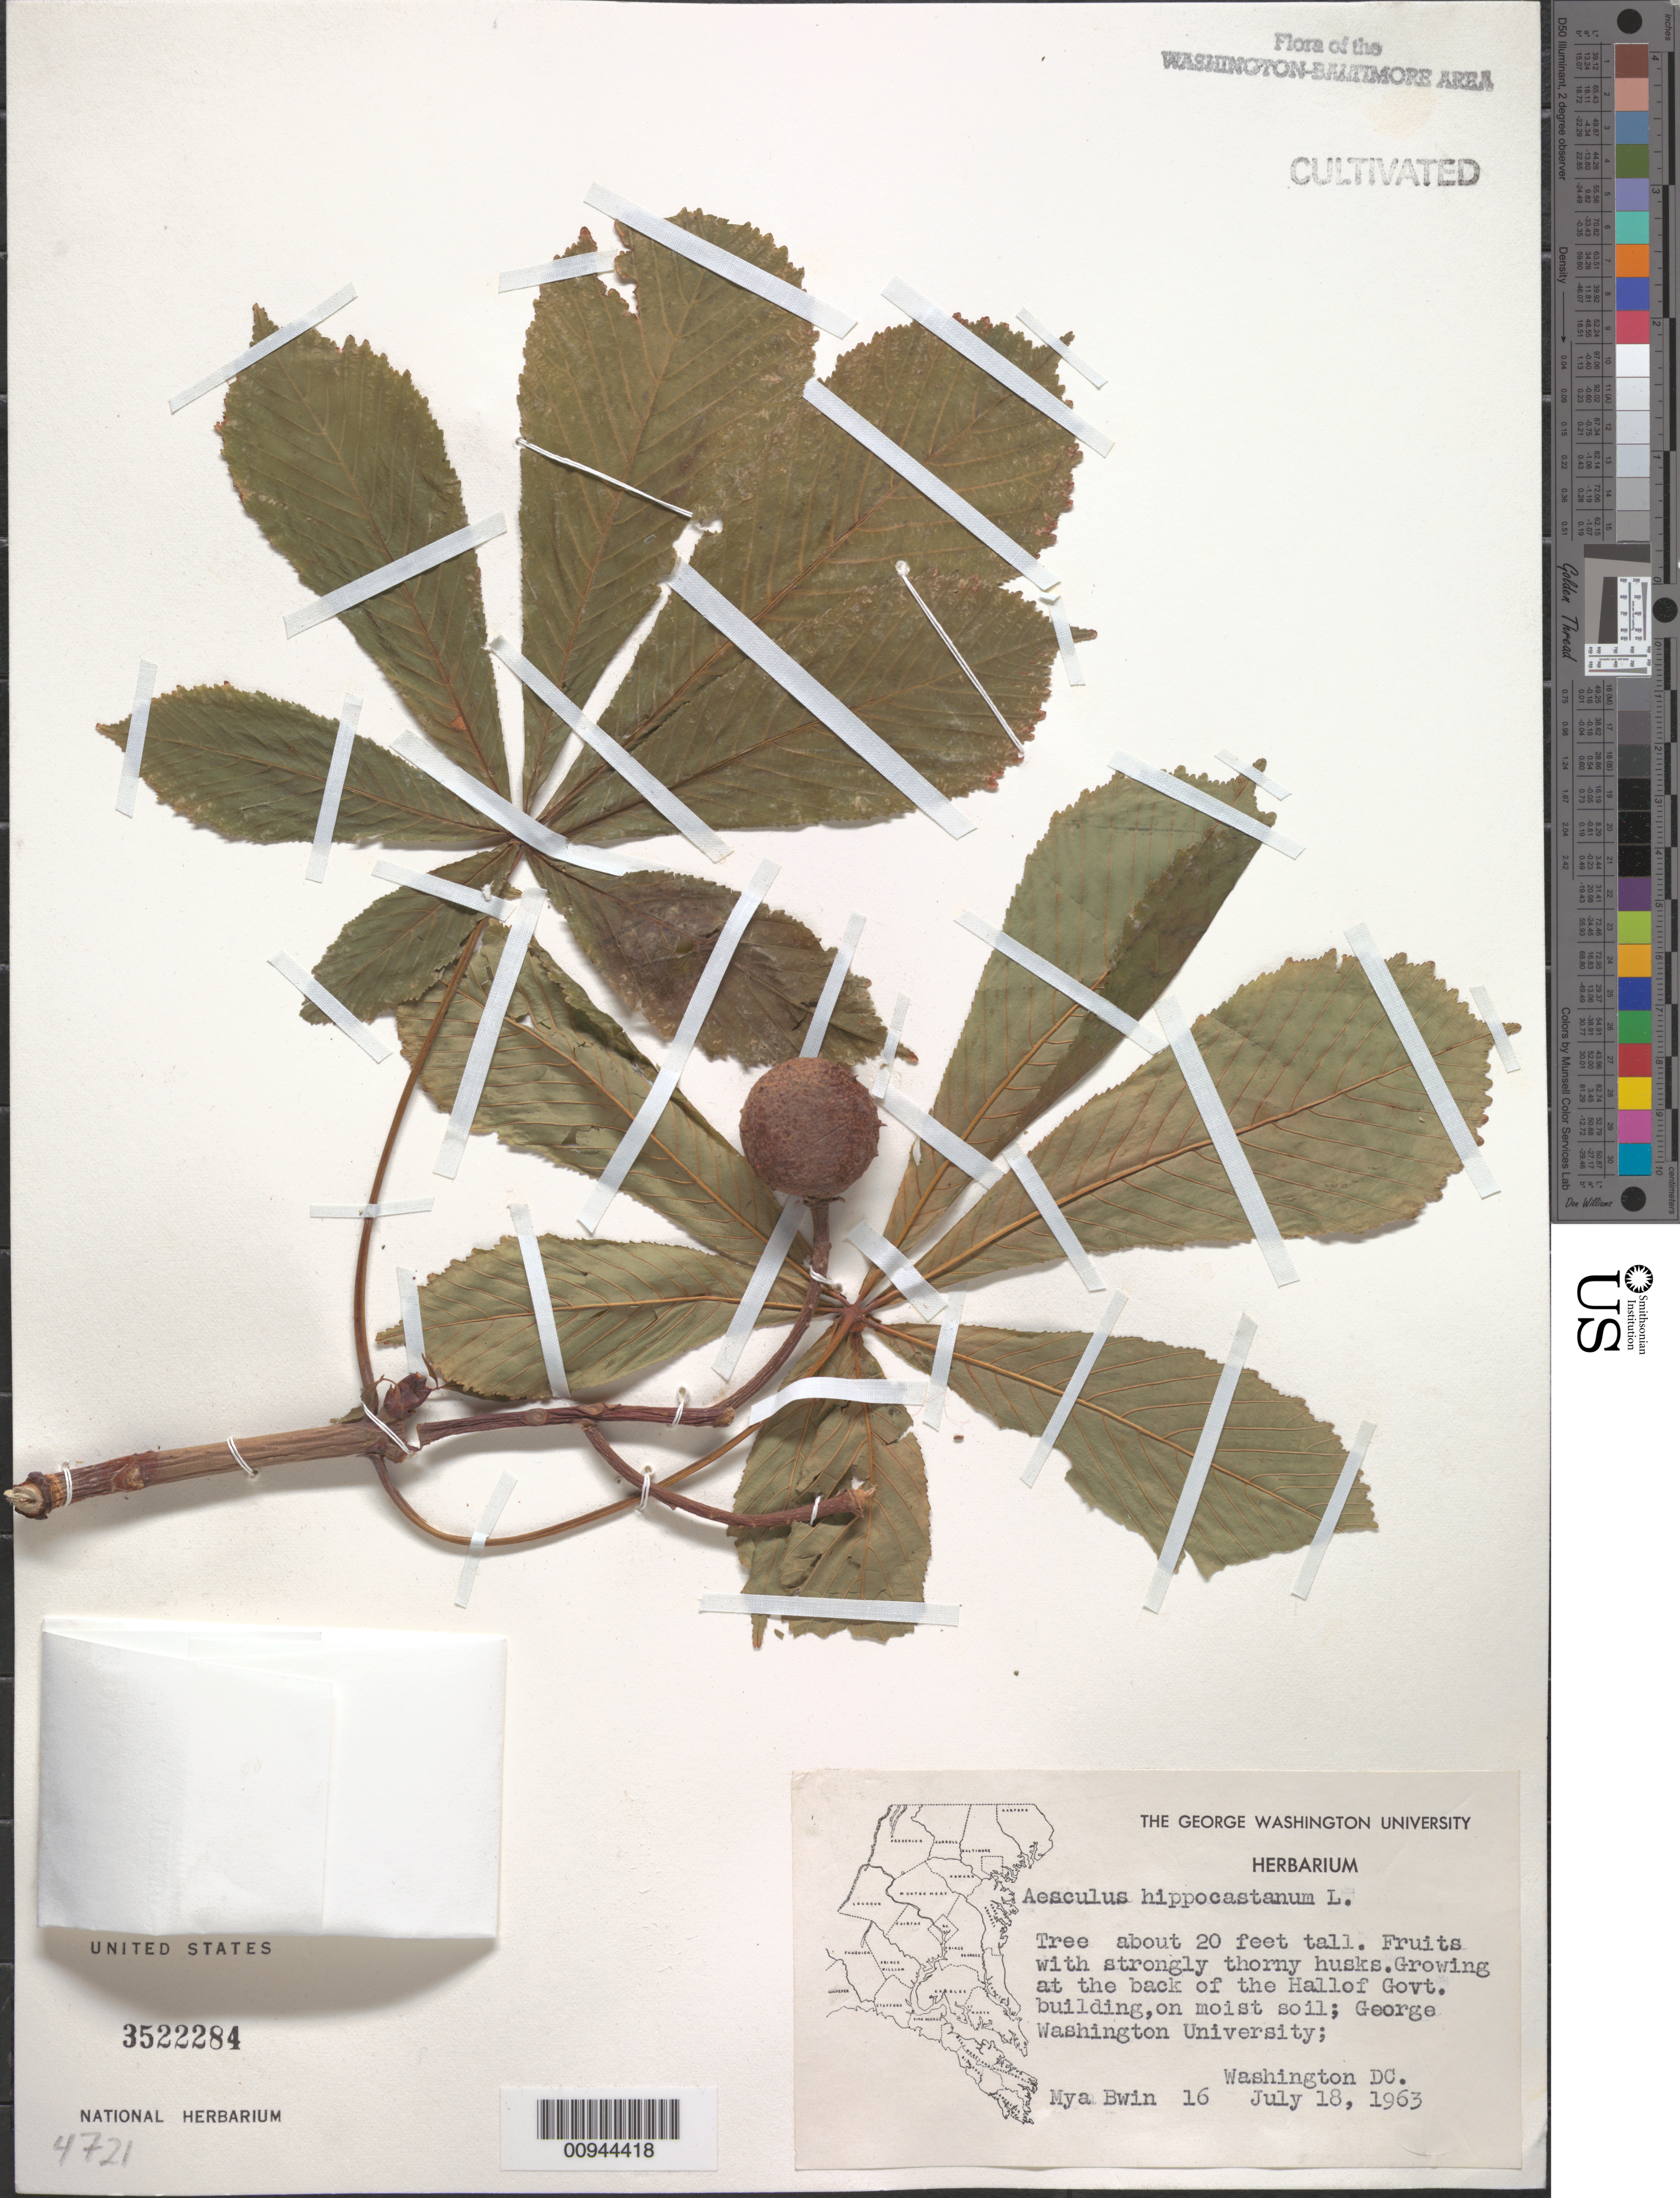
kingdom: Plantae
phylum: Tracheophyta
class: Magnoliopsida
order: Sapindales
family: Sapindaceae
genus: Aesculus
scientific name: Aesculus hippocastanum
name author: L.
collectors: M. Bwin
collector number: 16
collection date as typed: July 18, 1963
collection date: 1963-07-18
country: United States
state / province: Maryland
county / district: Montgomery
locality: Growing in the back of the Hall of Govt. building; Geroge Washington University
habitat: on moist soil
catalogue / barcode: US 3522284